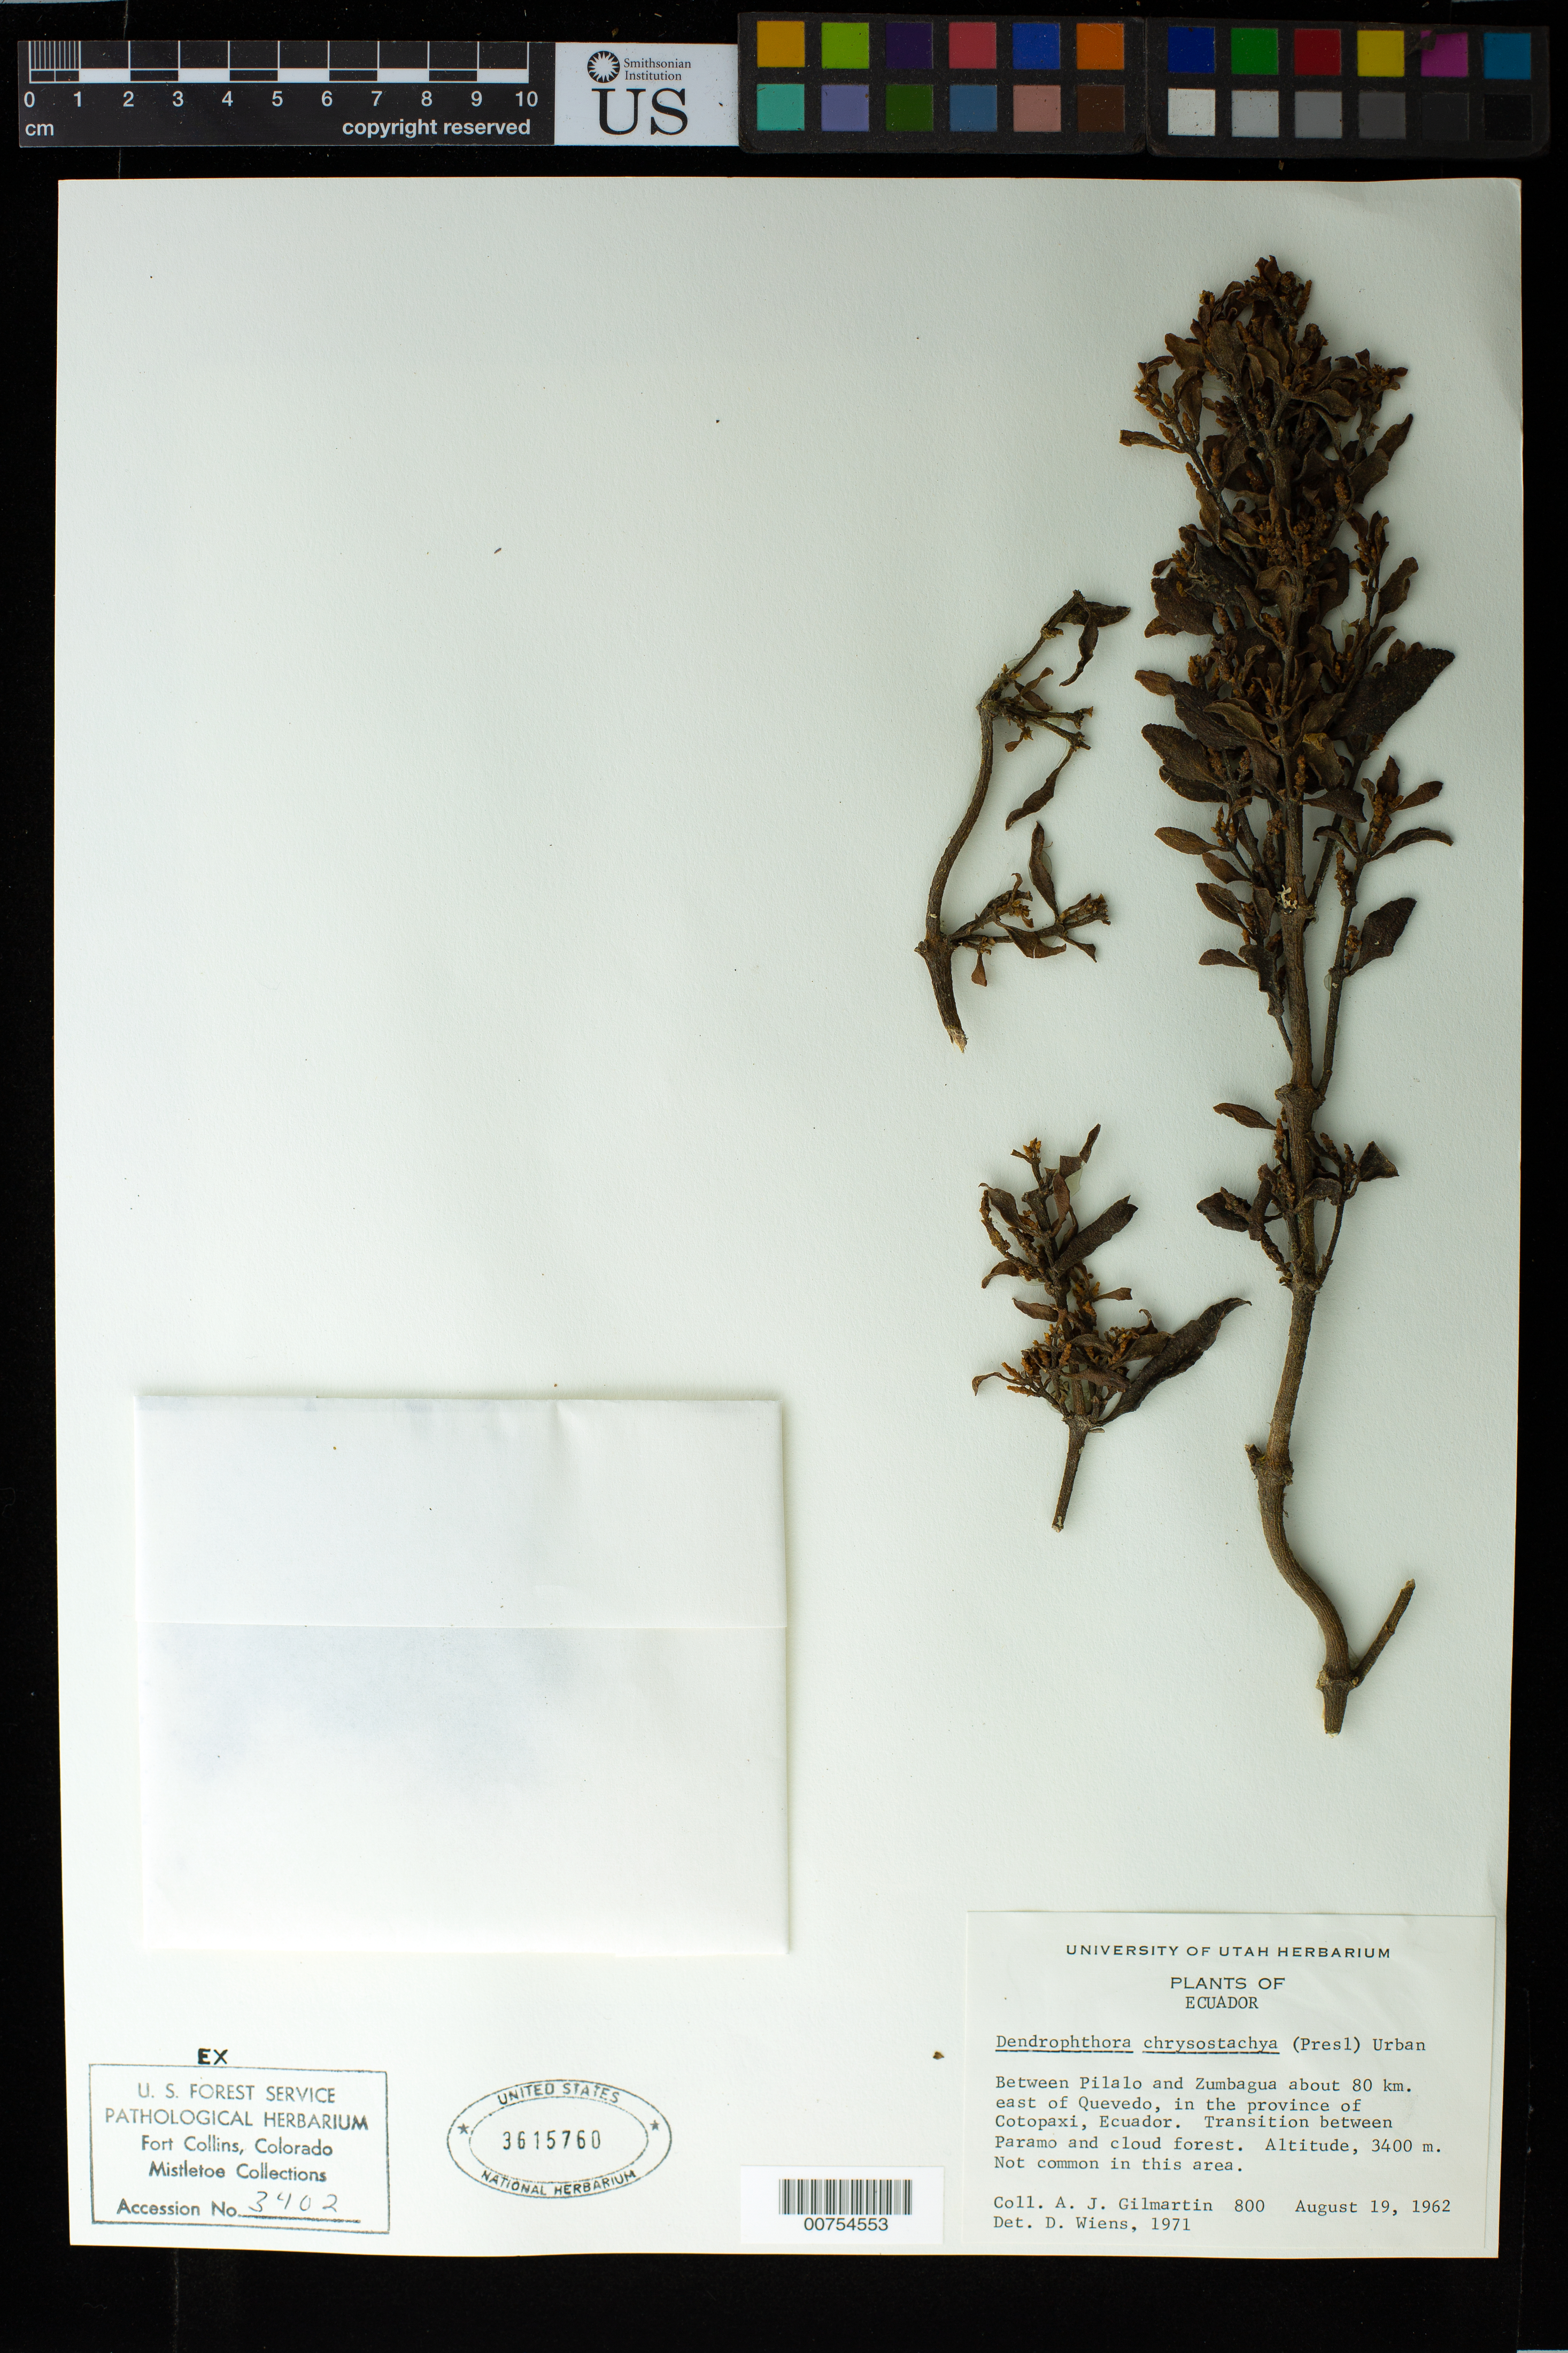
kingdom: Plantae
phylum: Tracheophyta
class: Magnoliopsida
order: Santalales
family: Viscaceae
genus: Dendrophthora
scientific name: Dendrophthora chrysostachya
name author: Urb.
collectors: A. S. Gilmartin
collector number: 800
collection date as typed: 19 Aug 1962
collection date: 1962-08-19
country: Ecuador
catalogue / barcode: US 3615760